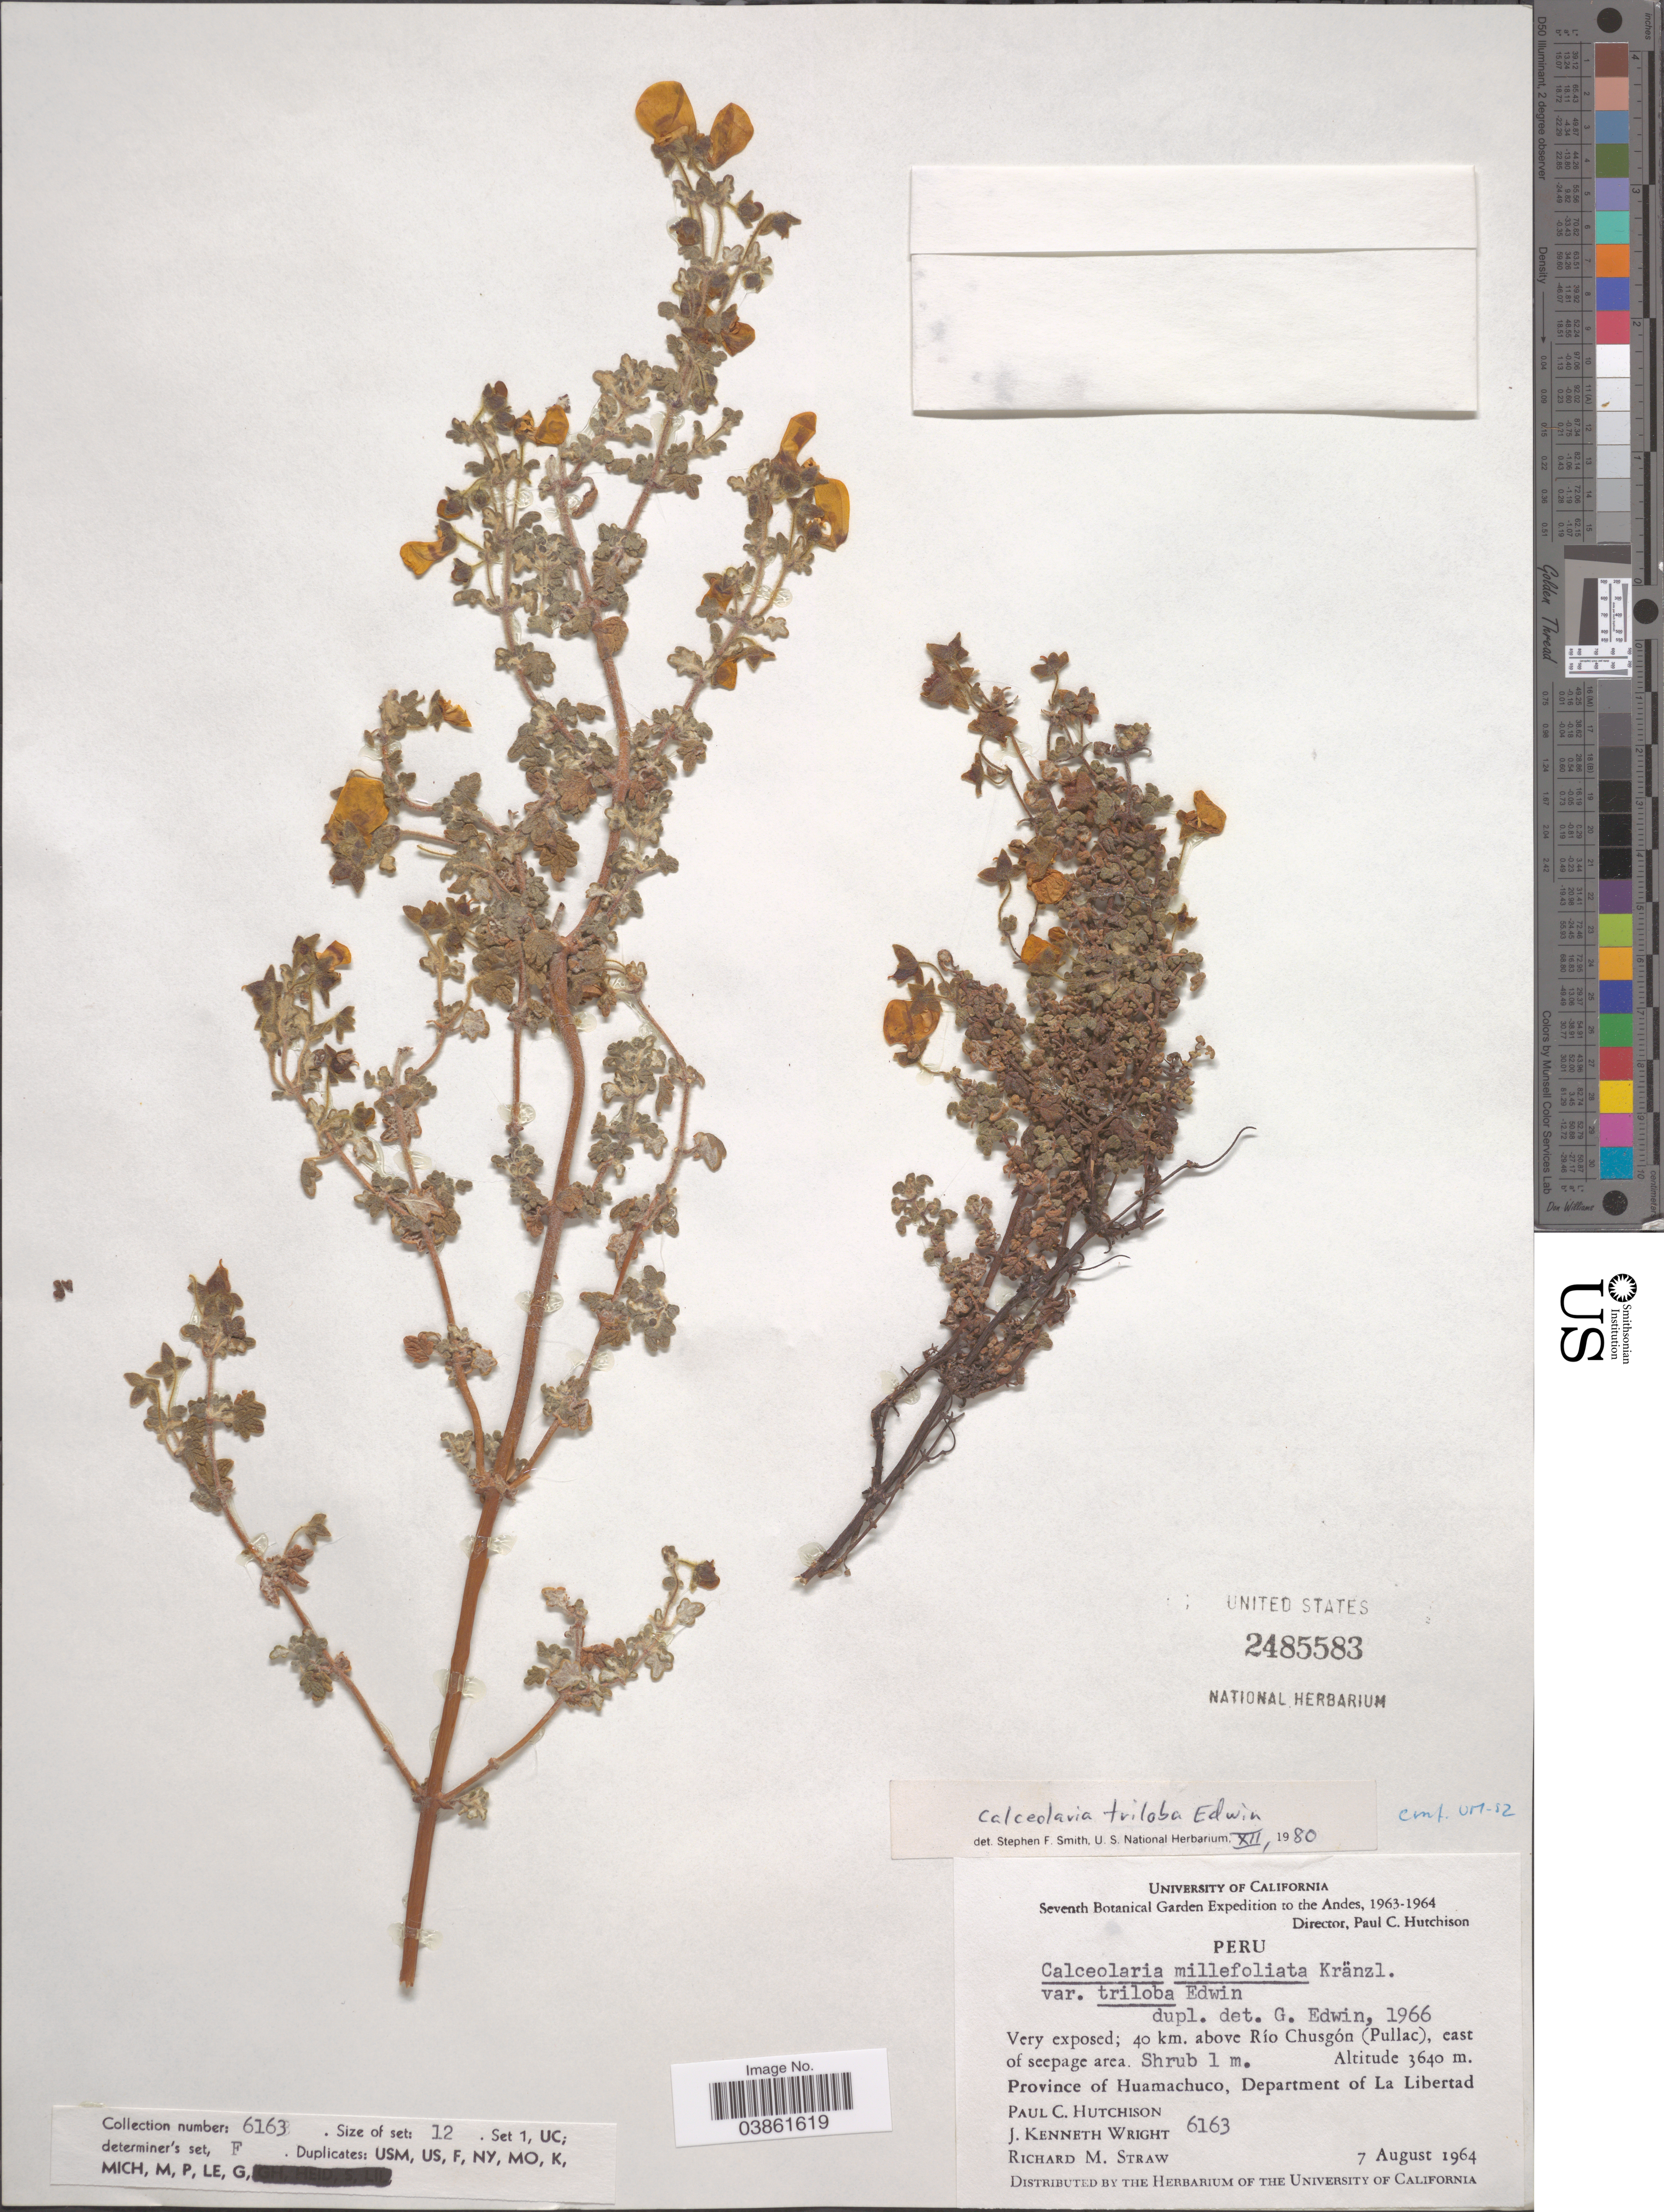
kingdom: Plantae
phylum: Tracheophyta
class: Magnoliopsida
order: Lamiales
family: Calceolariaceae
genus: Calceolaria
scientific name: Calceolaria triloba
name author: Edwin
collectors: P. C. Hutchison, J. K. Wright & R. M. Straw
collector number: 6163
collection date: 1964-08-07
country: Peru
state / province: La Libertad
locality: The Andes. 40 km. above Río Chusgón (Pullac), east of seepage area. Province of Huamachuco, Department of La Libertad.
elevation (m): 3640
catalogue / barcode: US 2485583